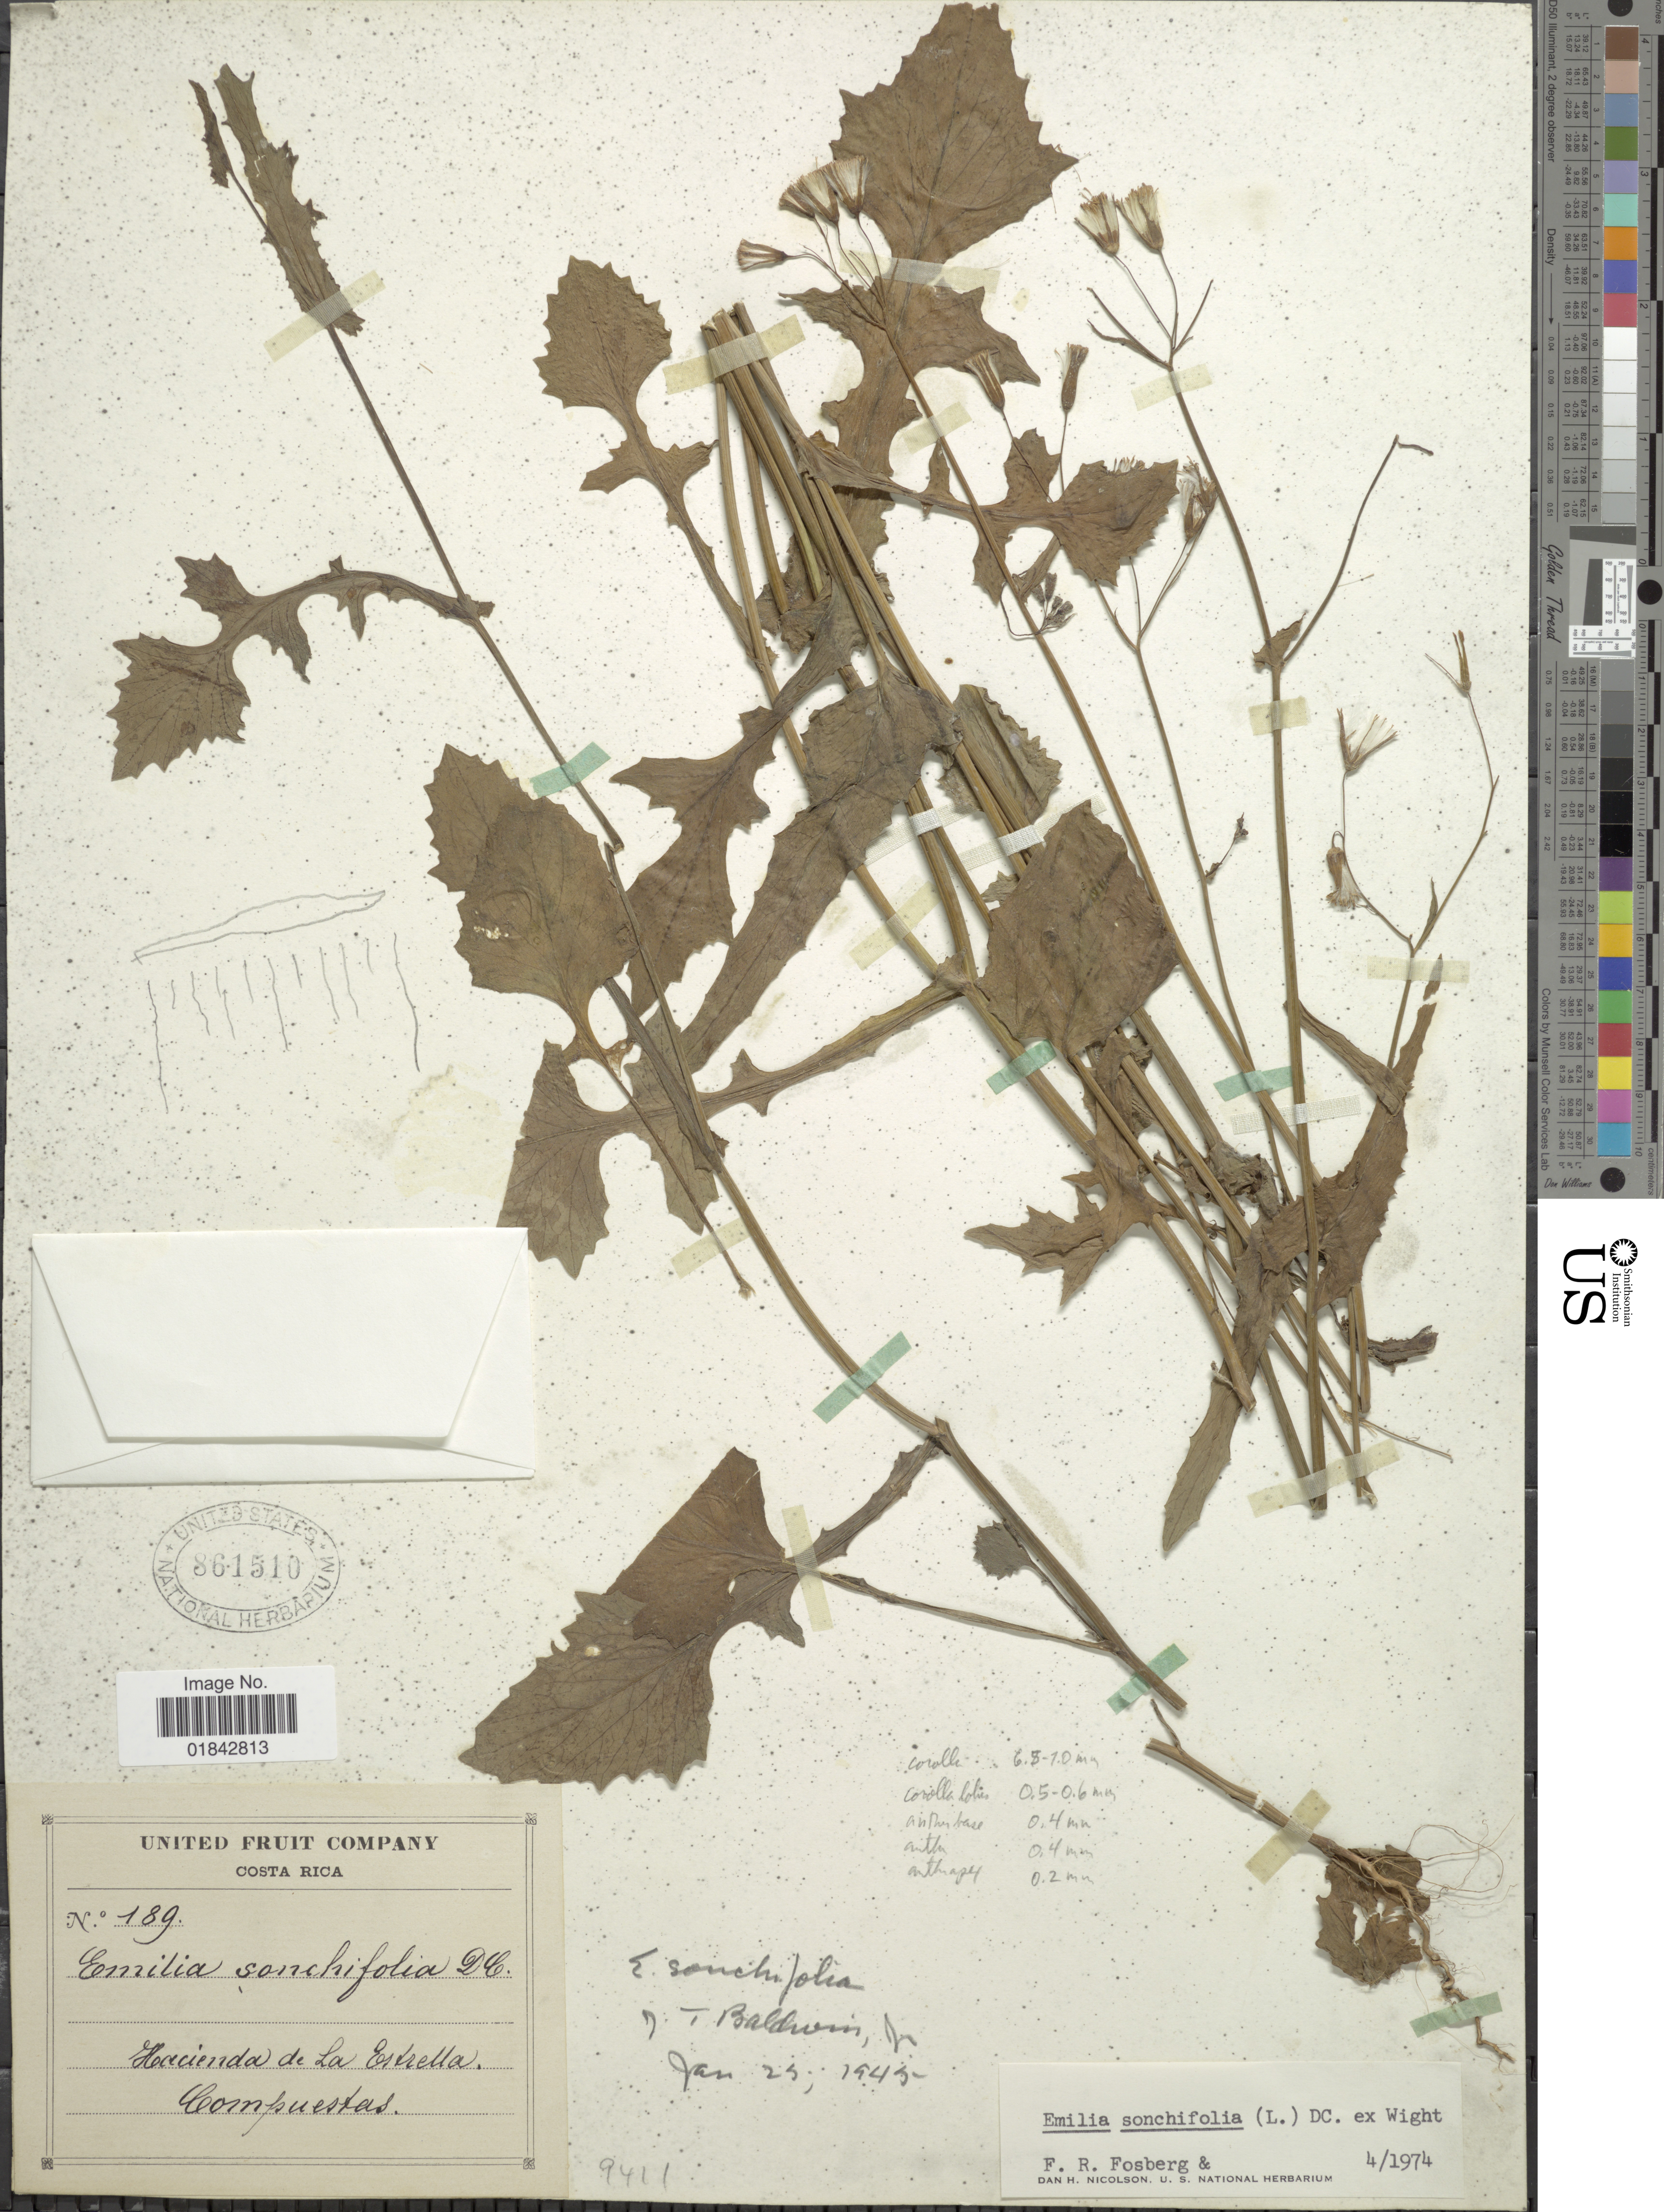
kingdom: Plantae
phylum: Tracheophyta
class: Magnoliopsida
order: Asterales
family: Asteraceae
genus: Emilia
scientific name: Emilia sonchifolia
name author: (L.) DC.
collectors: J. T. Baldwin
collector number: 189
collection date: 1945-01-25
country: Costa Rica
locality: Hacienda de La Estrella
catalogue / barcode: US 861510